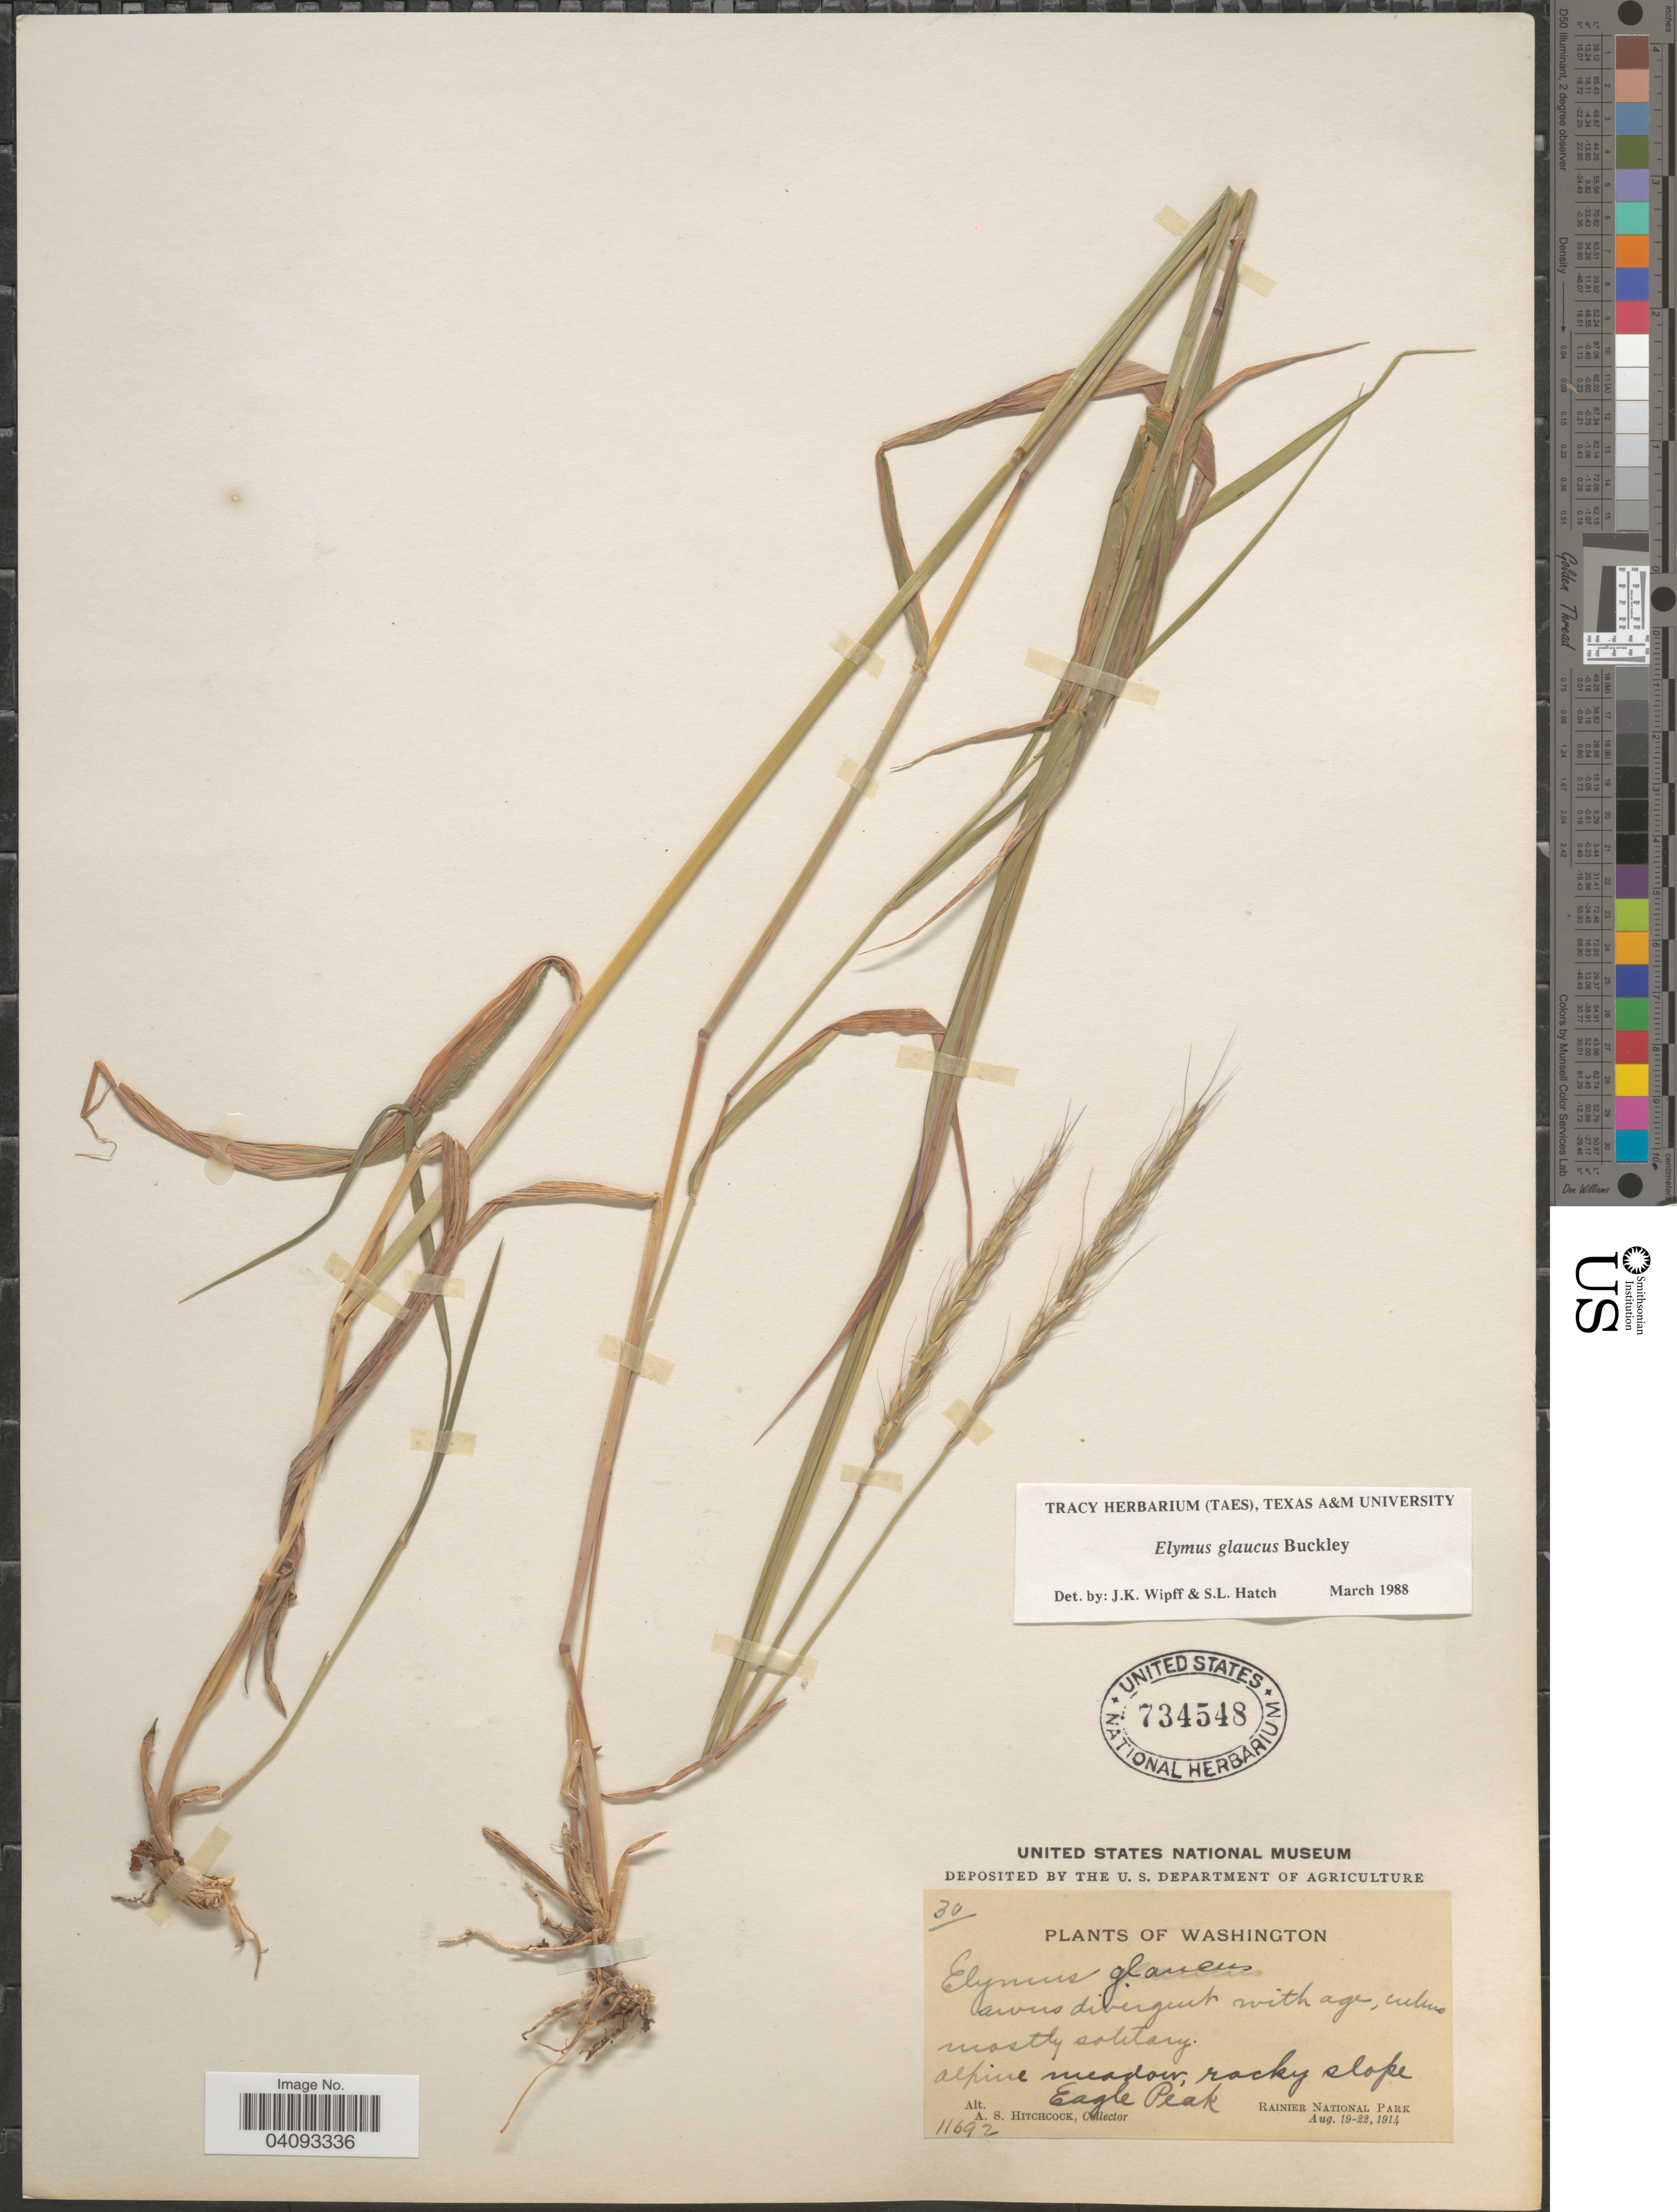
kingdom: Plantae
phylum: Tracheophyta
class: Liliopsida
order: Poales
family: Poaceae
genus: Elymus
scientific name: Elymus glaucus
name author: Buckley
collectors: A. S. Hitchcock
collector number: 11692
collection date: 1914-08-19/1914-08-22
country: United States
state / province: Washington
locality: Alpine meadow, rocky slope. Eagle Peak. Rainier National Park.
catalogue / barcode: US 734548